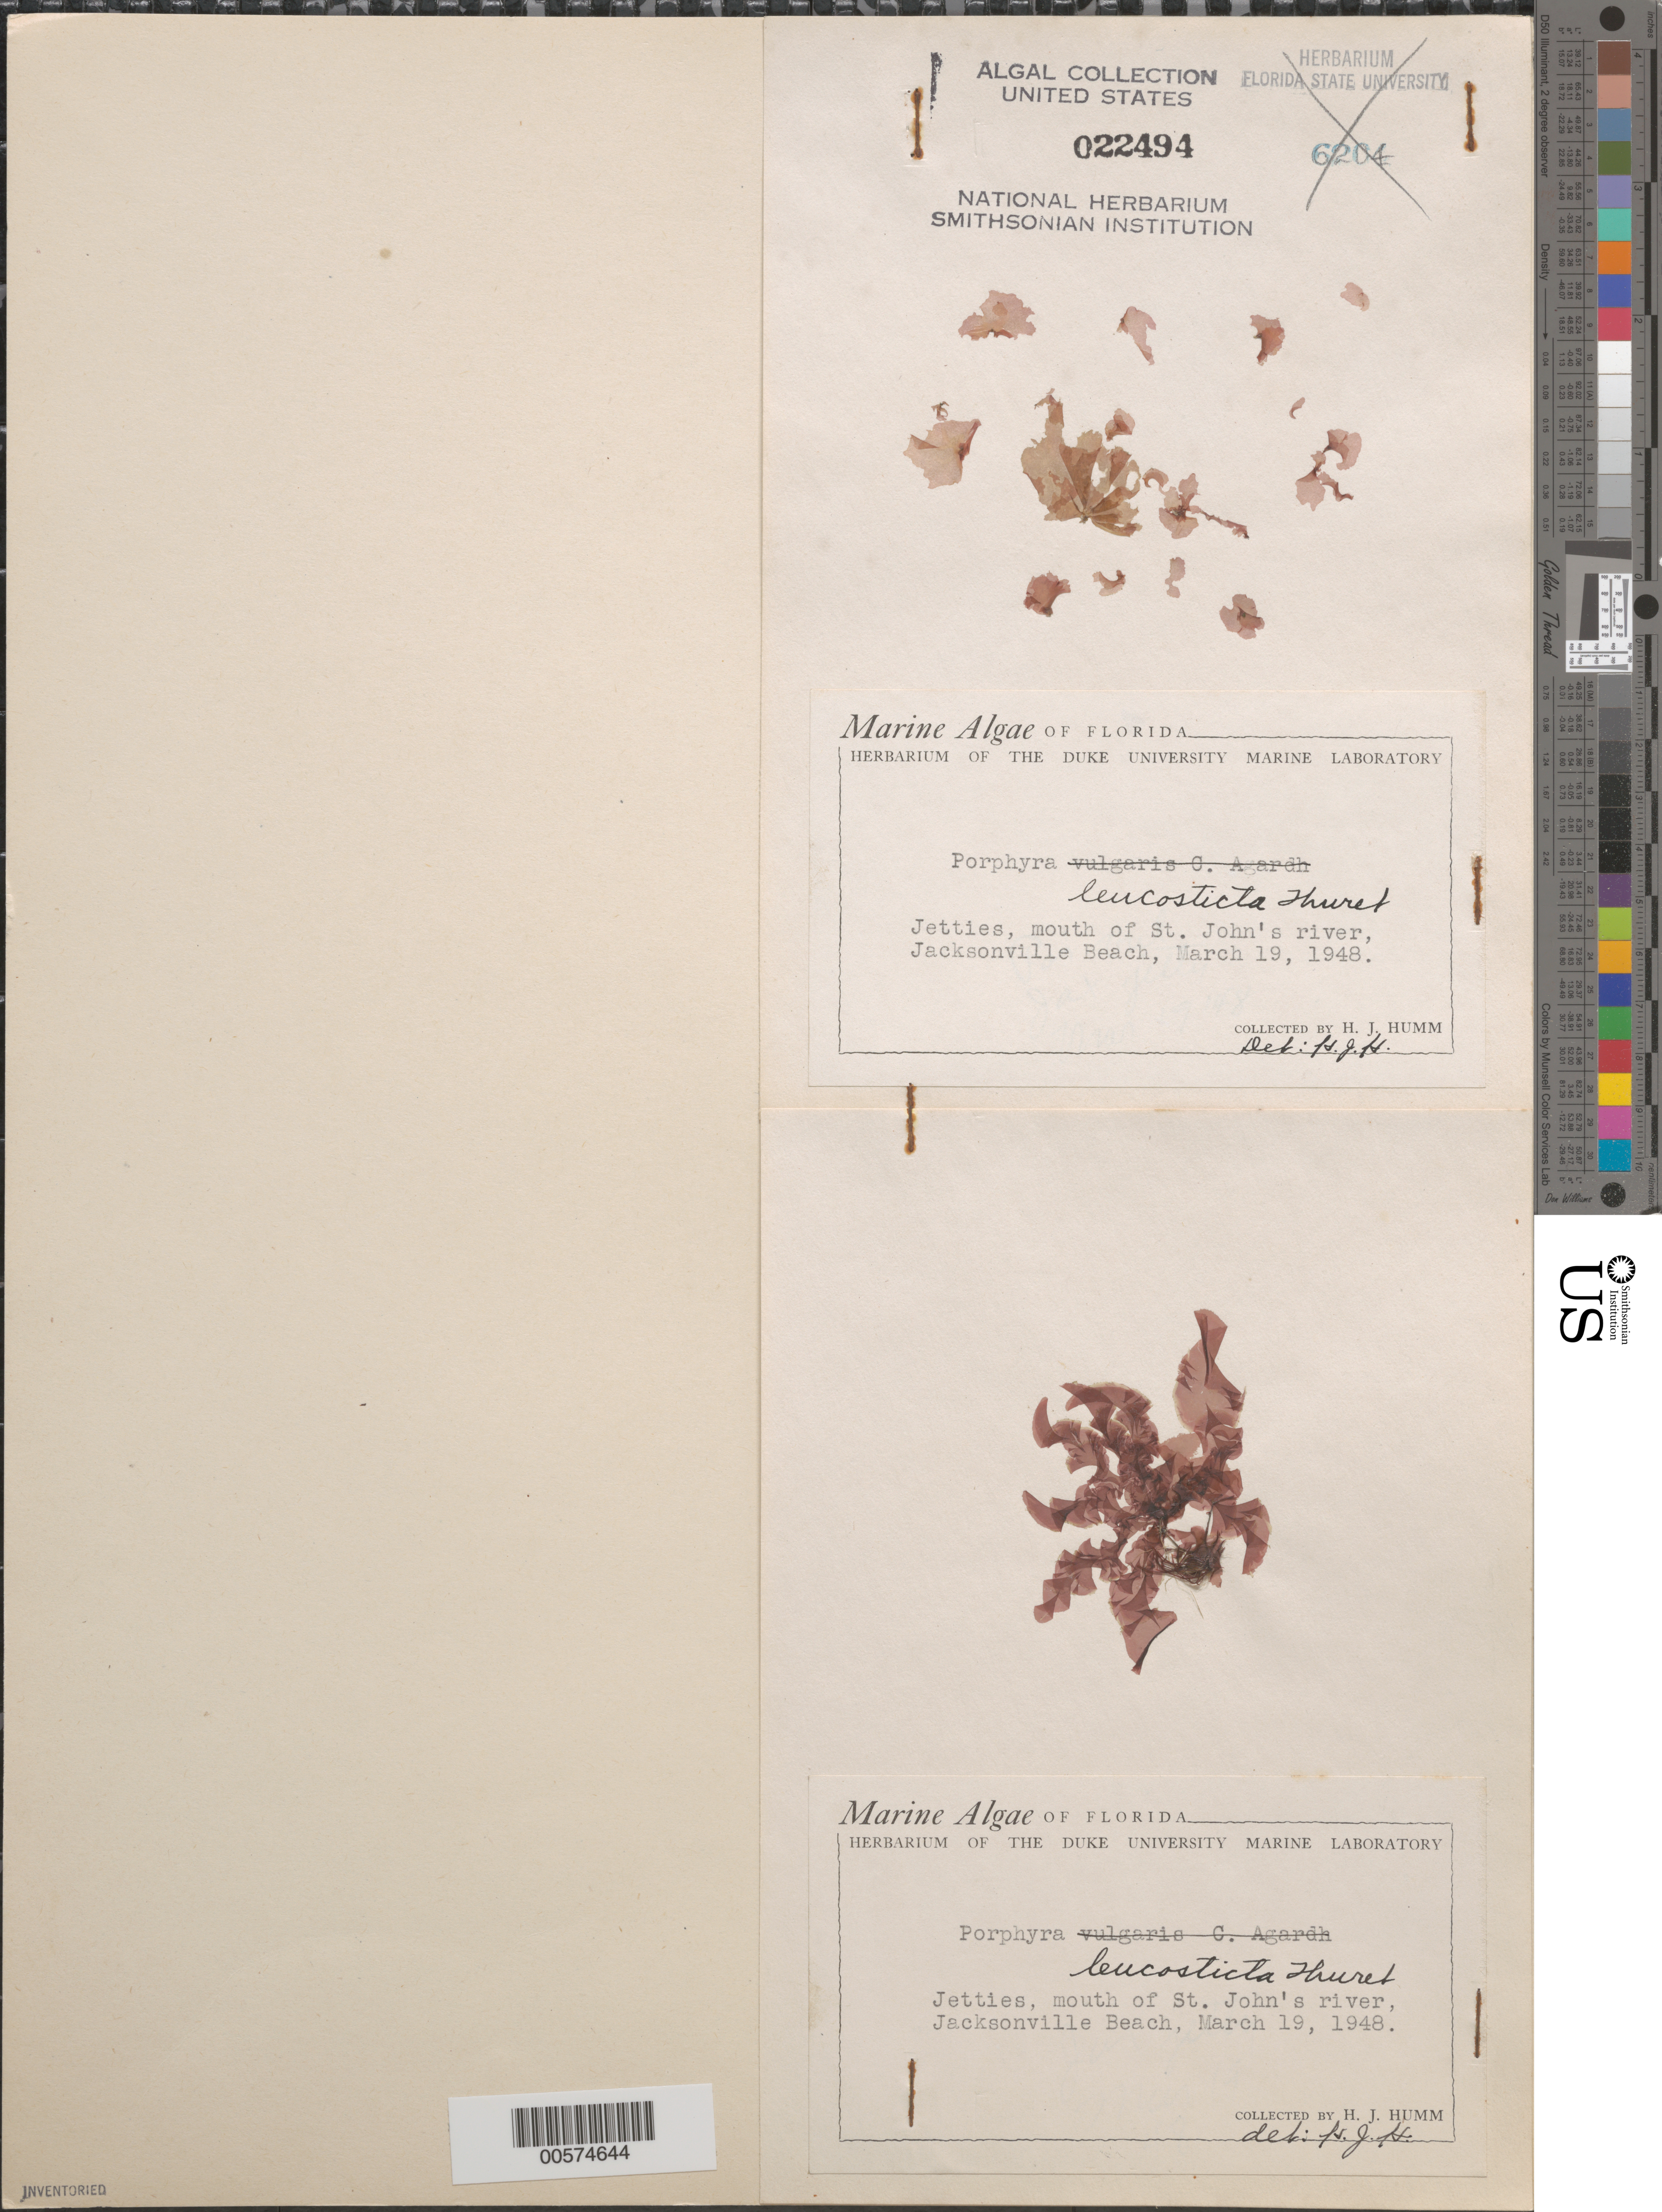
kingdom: Plantae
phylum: Rhodophyta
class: Bangiophyceae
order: Bangiales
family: Bangiaceae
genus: Pyropia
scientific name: Pyropia leucosticta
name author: (Thuret) Neefus & J. Brodie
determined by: Algae name updating Project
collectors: H. J. Humm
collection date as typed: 19 Mar 1948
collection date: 1948-03-19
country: United States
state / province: Florida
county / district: Duval County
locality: St. Johns River mouth, Jacksonville Beach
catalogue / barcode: US 22494